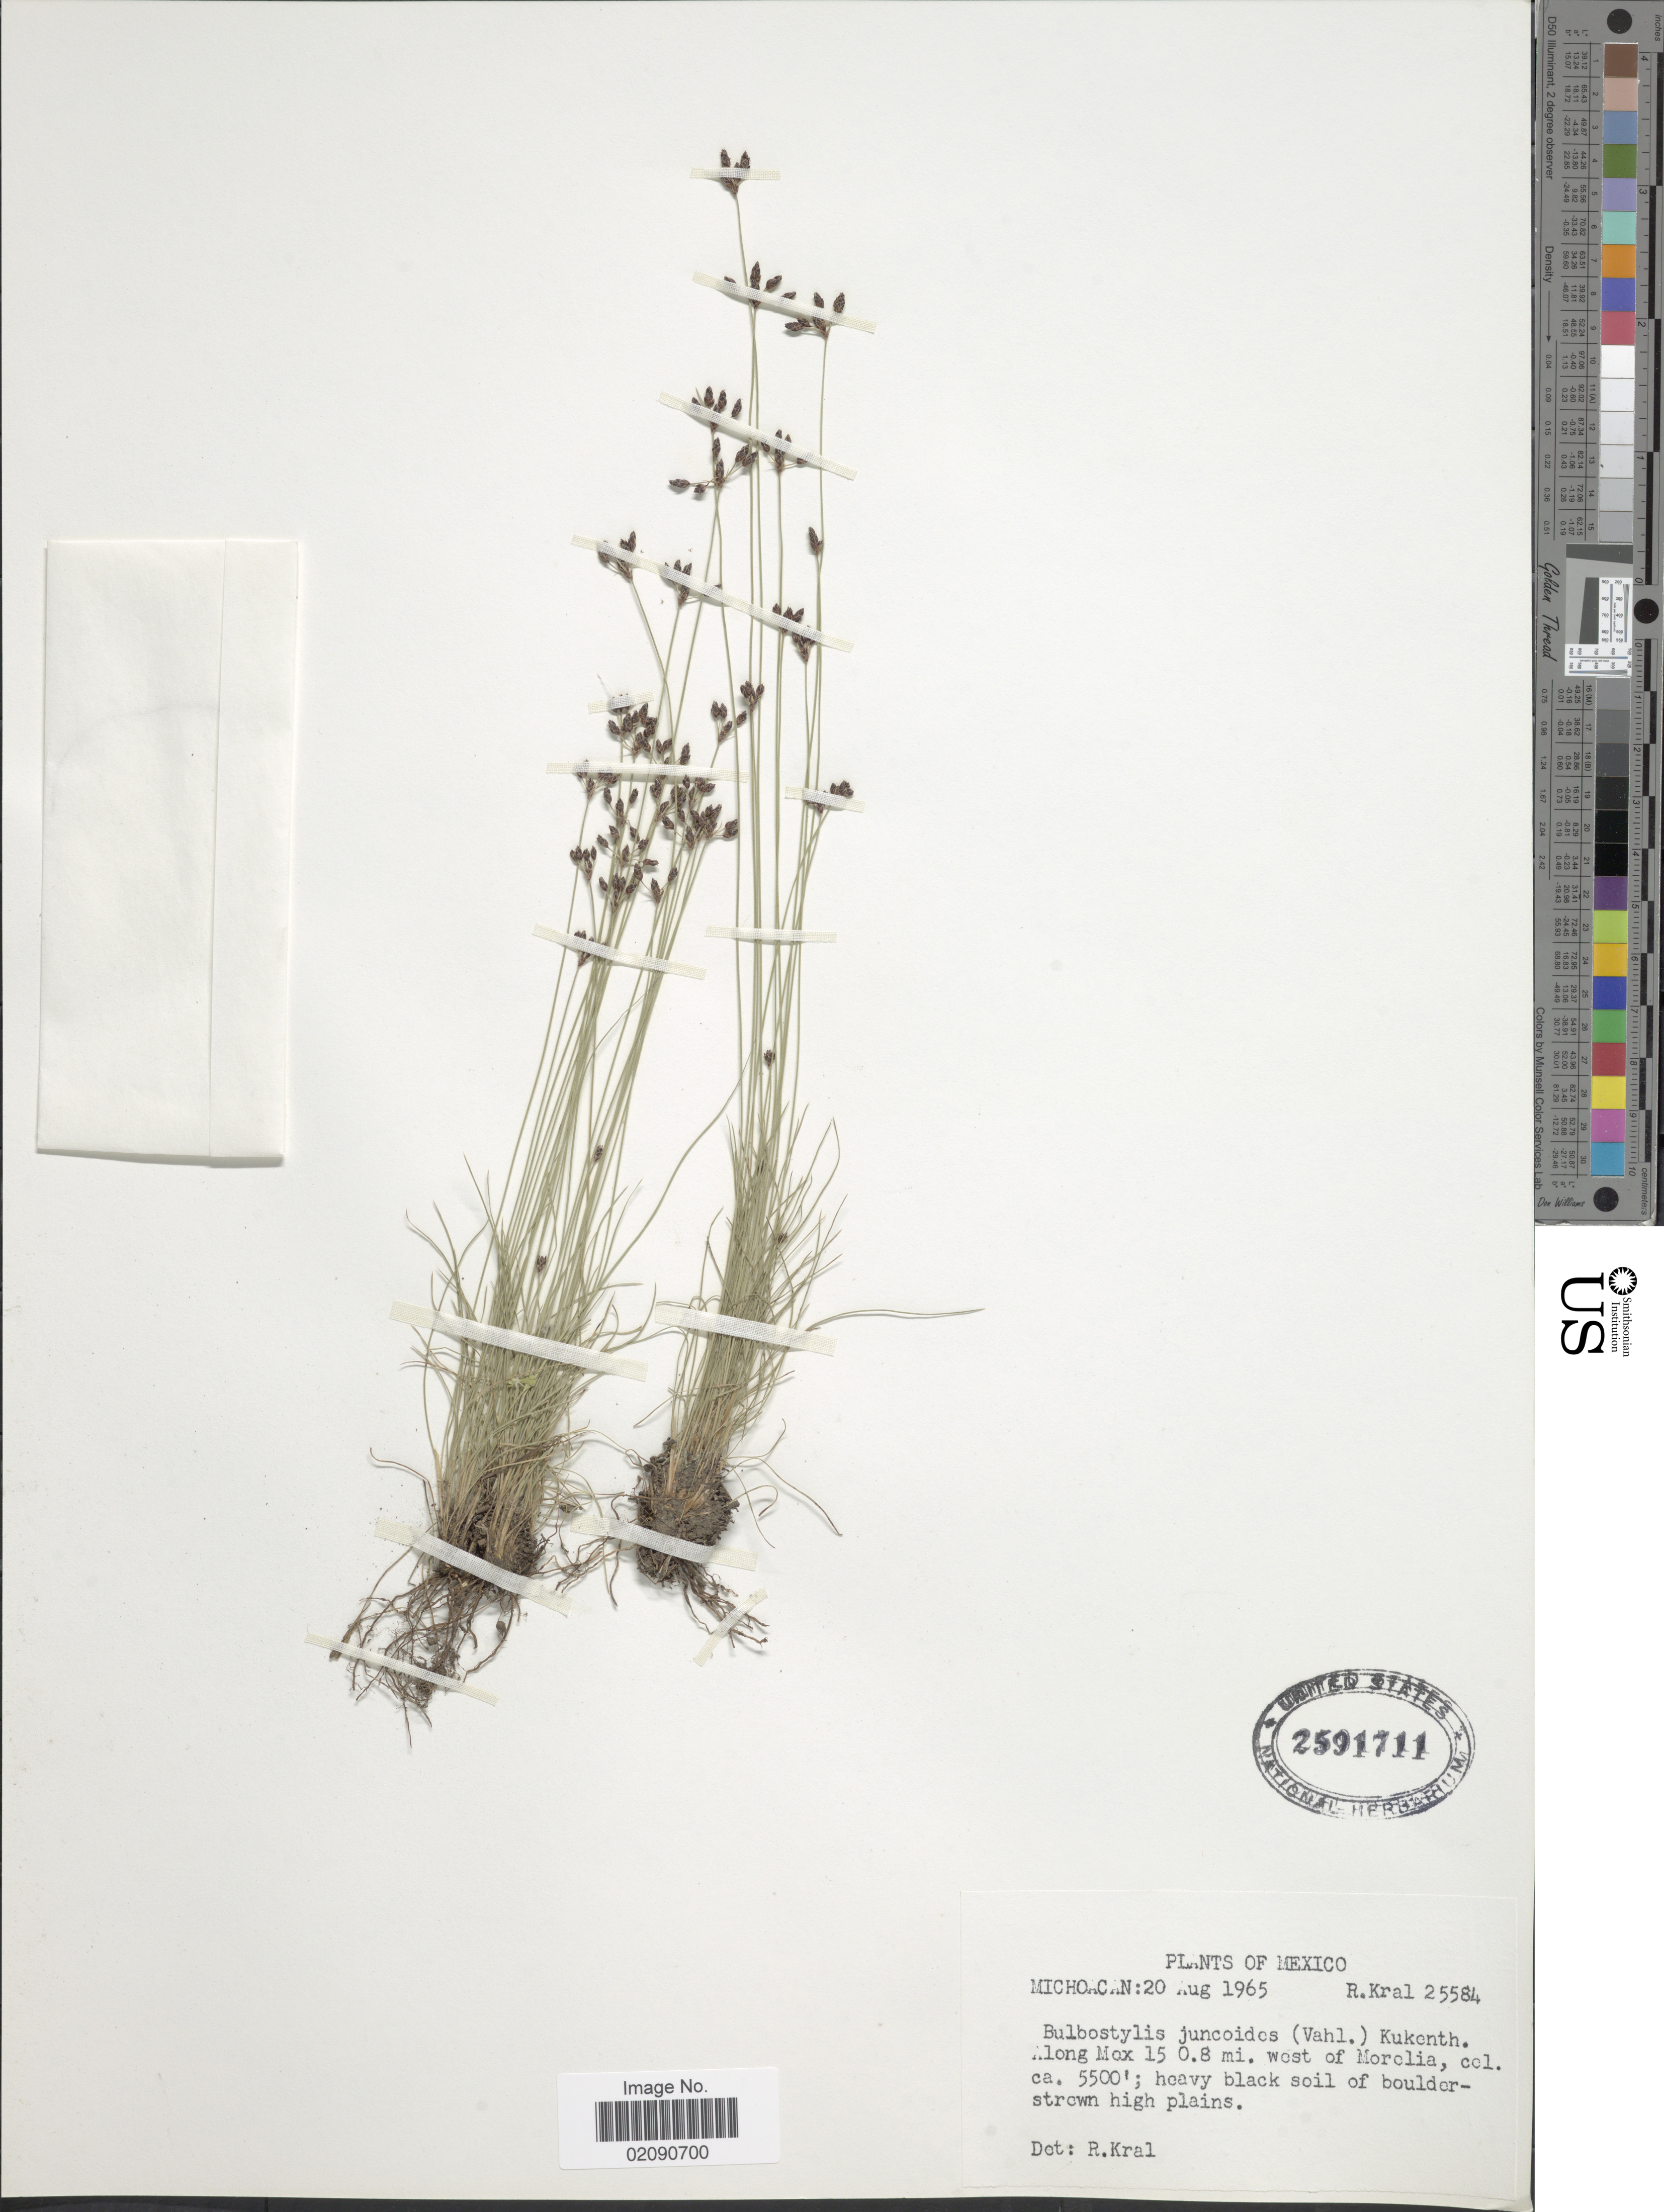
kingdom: Plantae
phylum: Tracheophyta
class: Liliopsida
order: Poales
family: Cyperaceae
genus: Bulbostylis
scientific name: Bulbostylis juncoides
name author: (Vahl) Kük. ex Herter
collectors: R. Kral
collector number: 25584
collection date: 1965-08-20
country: Mexico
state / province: Michoacán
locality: Along Mex 15 0.8 mi. west of Morelia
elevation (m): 1676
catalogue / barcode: US 2591711